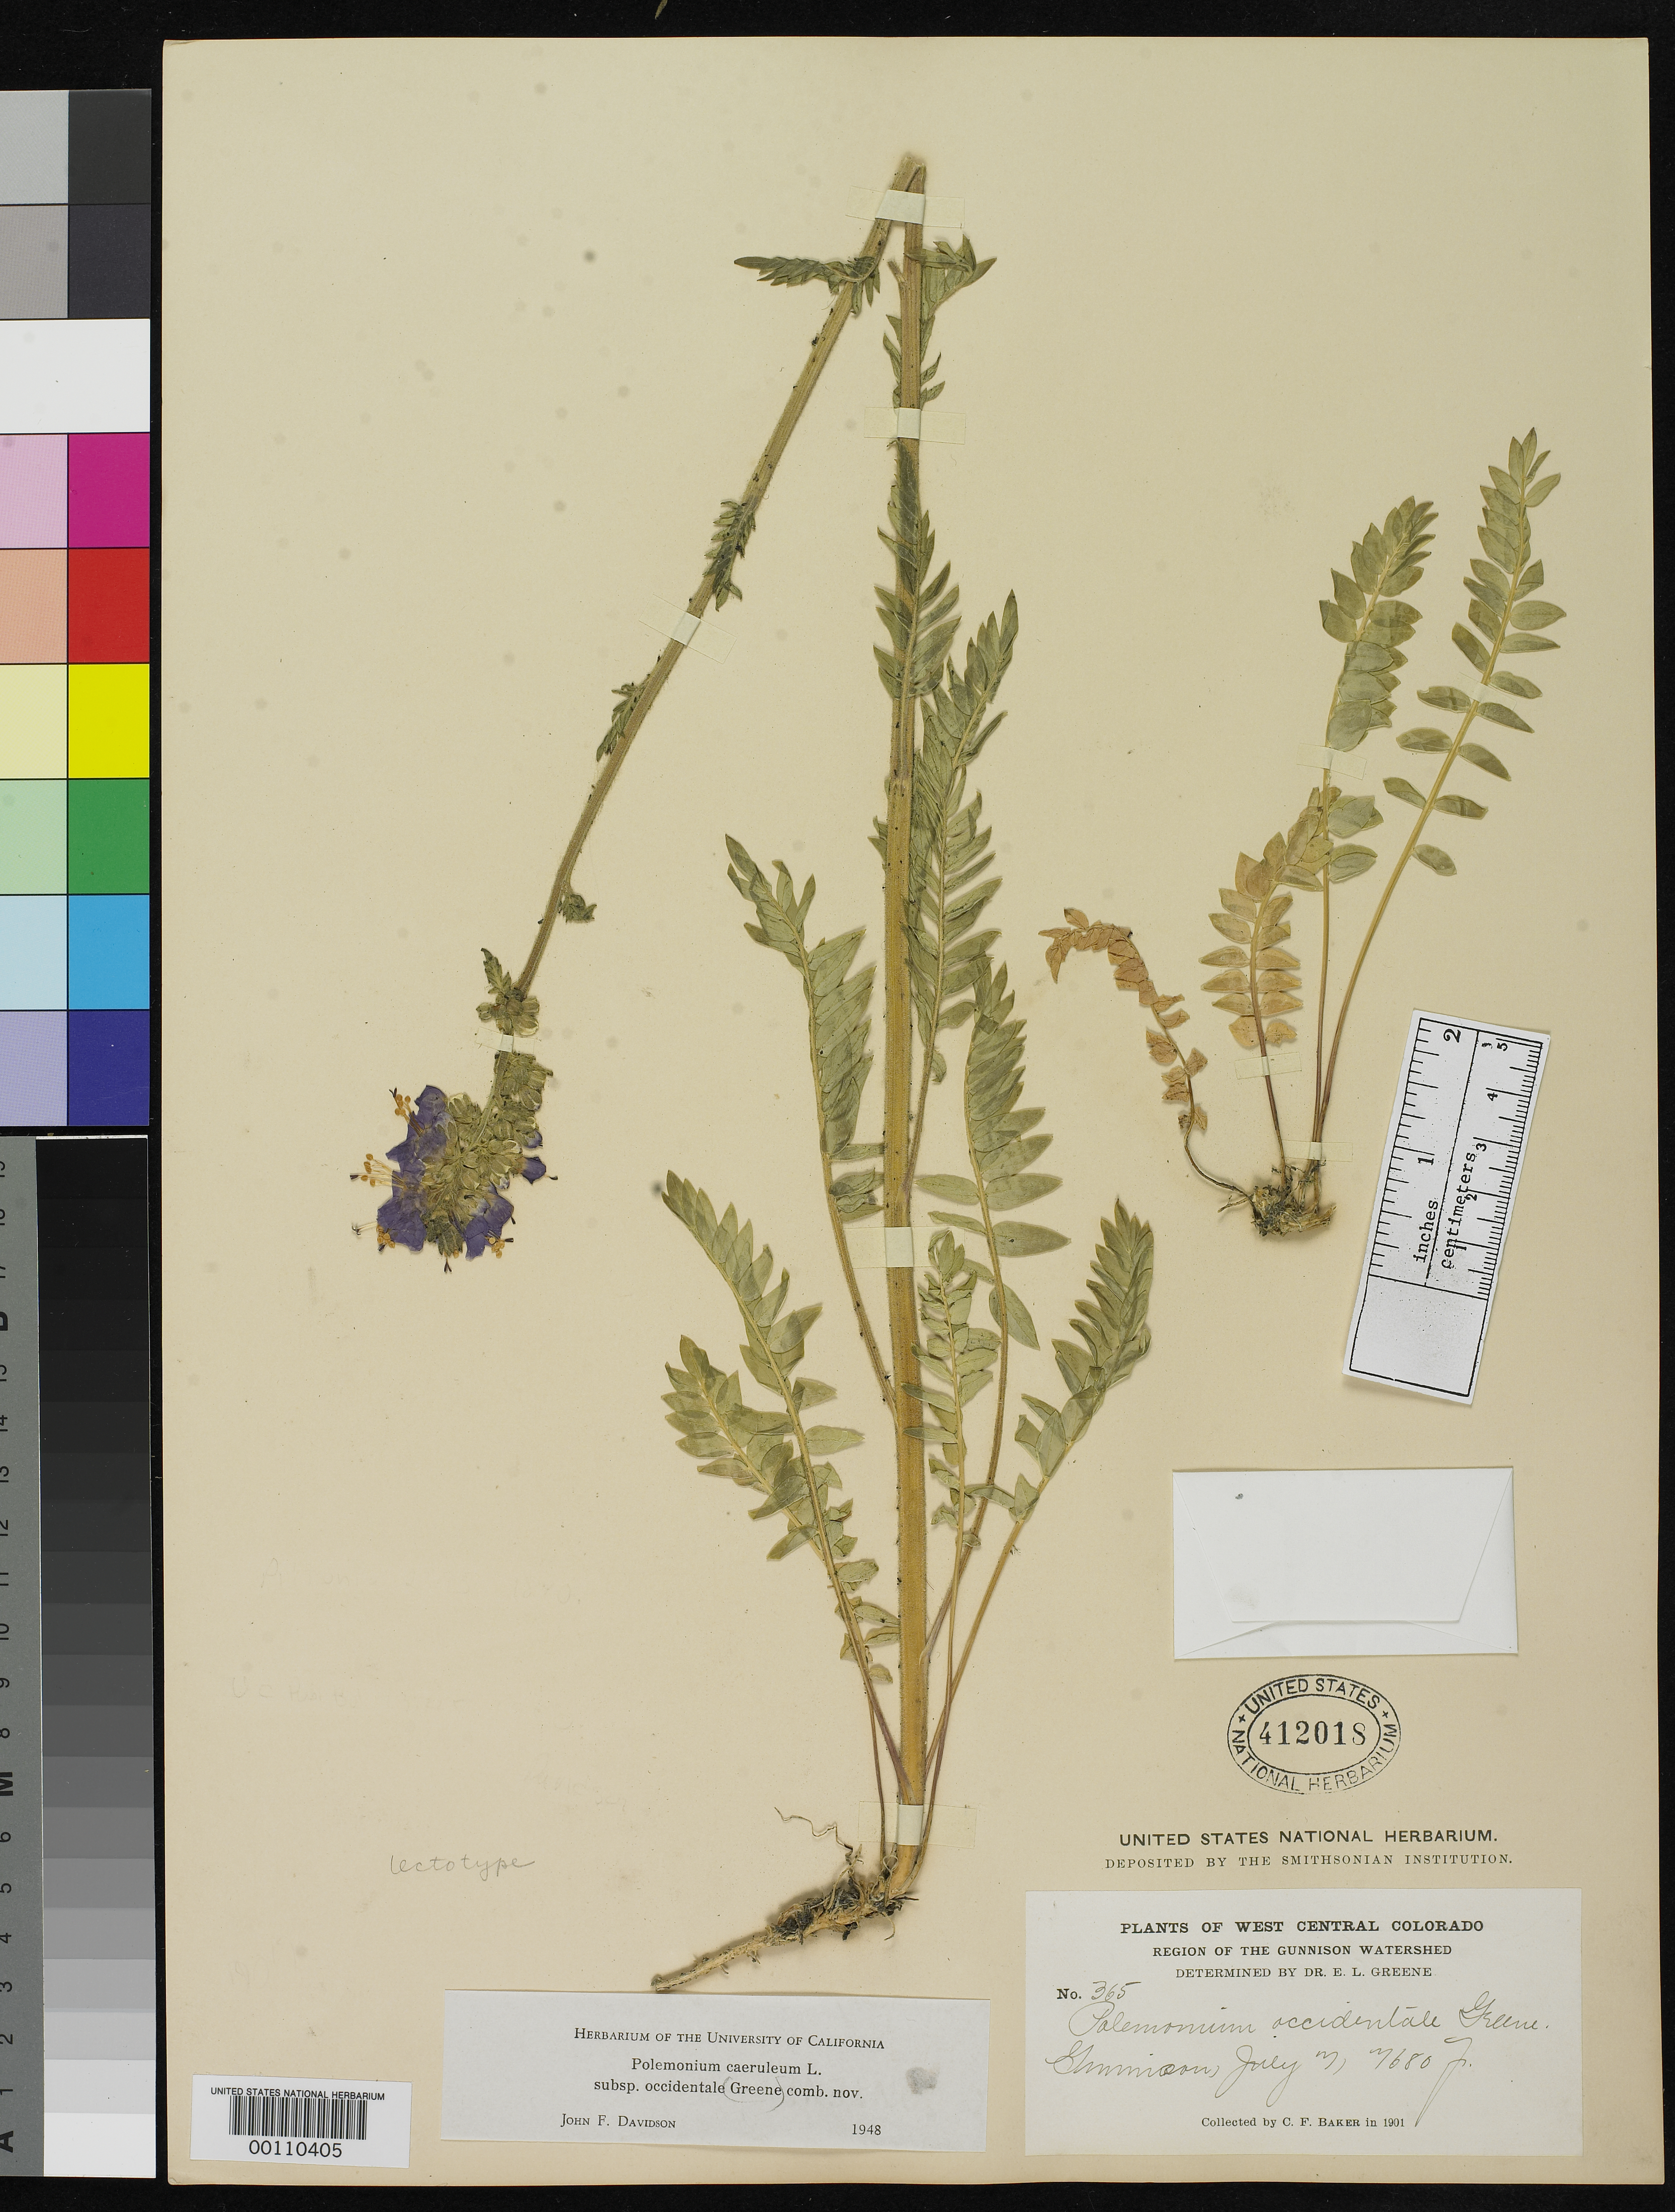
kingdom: Plantae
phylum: Tracheophyta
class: Magnoliopsida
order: Ericales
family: Polemoniaceae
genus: Polemonium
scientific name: Polemonium occidentale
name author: Greene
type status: Isolectotype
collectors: C. F. Baker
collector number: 365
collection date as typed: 07 Jul 1901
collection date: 1901-07-07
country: United States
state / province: Colorado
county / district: Gunnison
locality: Alt. 7680 ft.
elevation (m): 2341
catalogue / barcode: US 412018